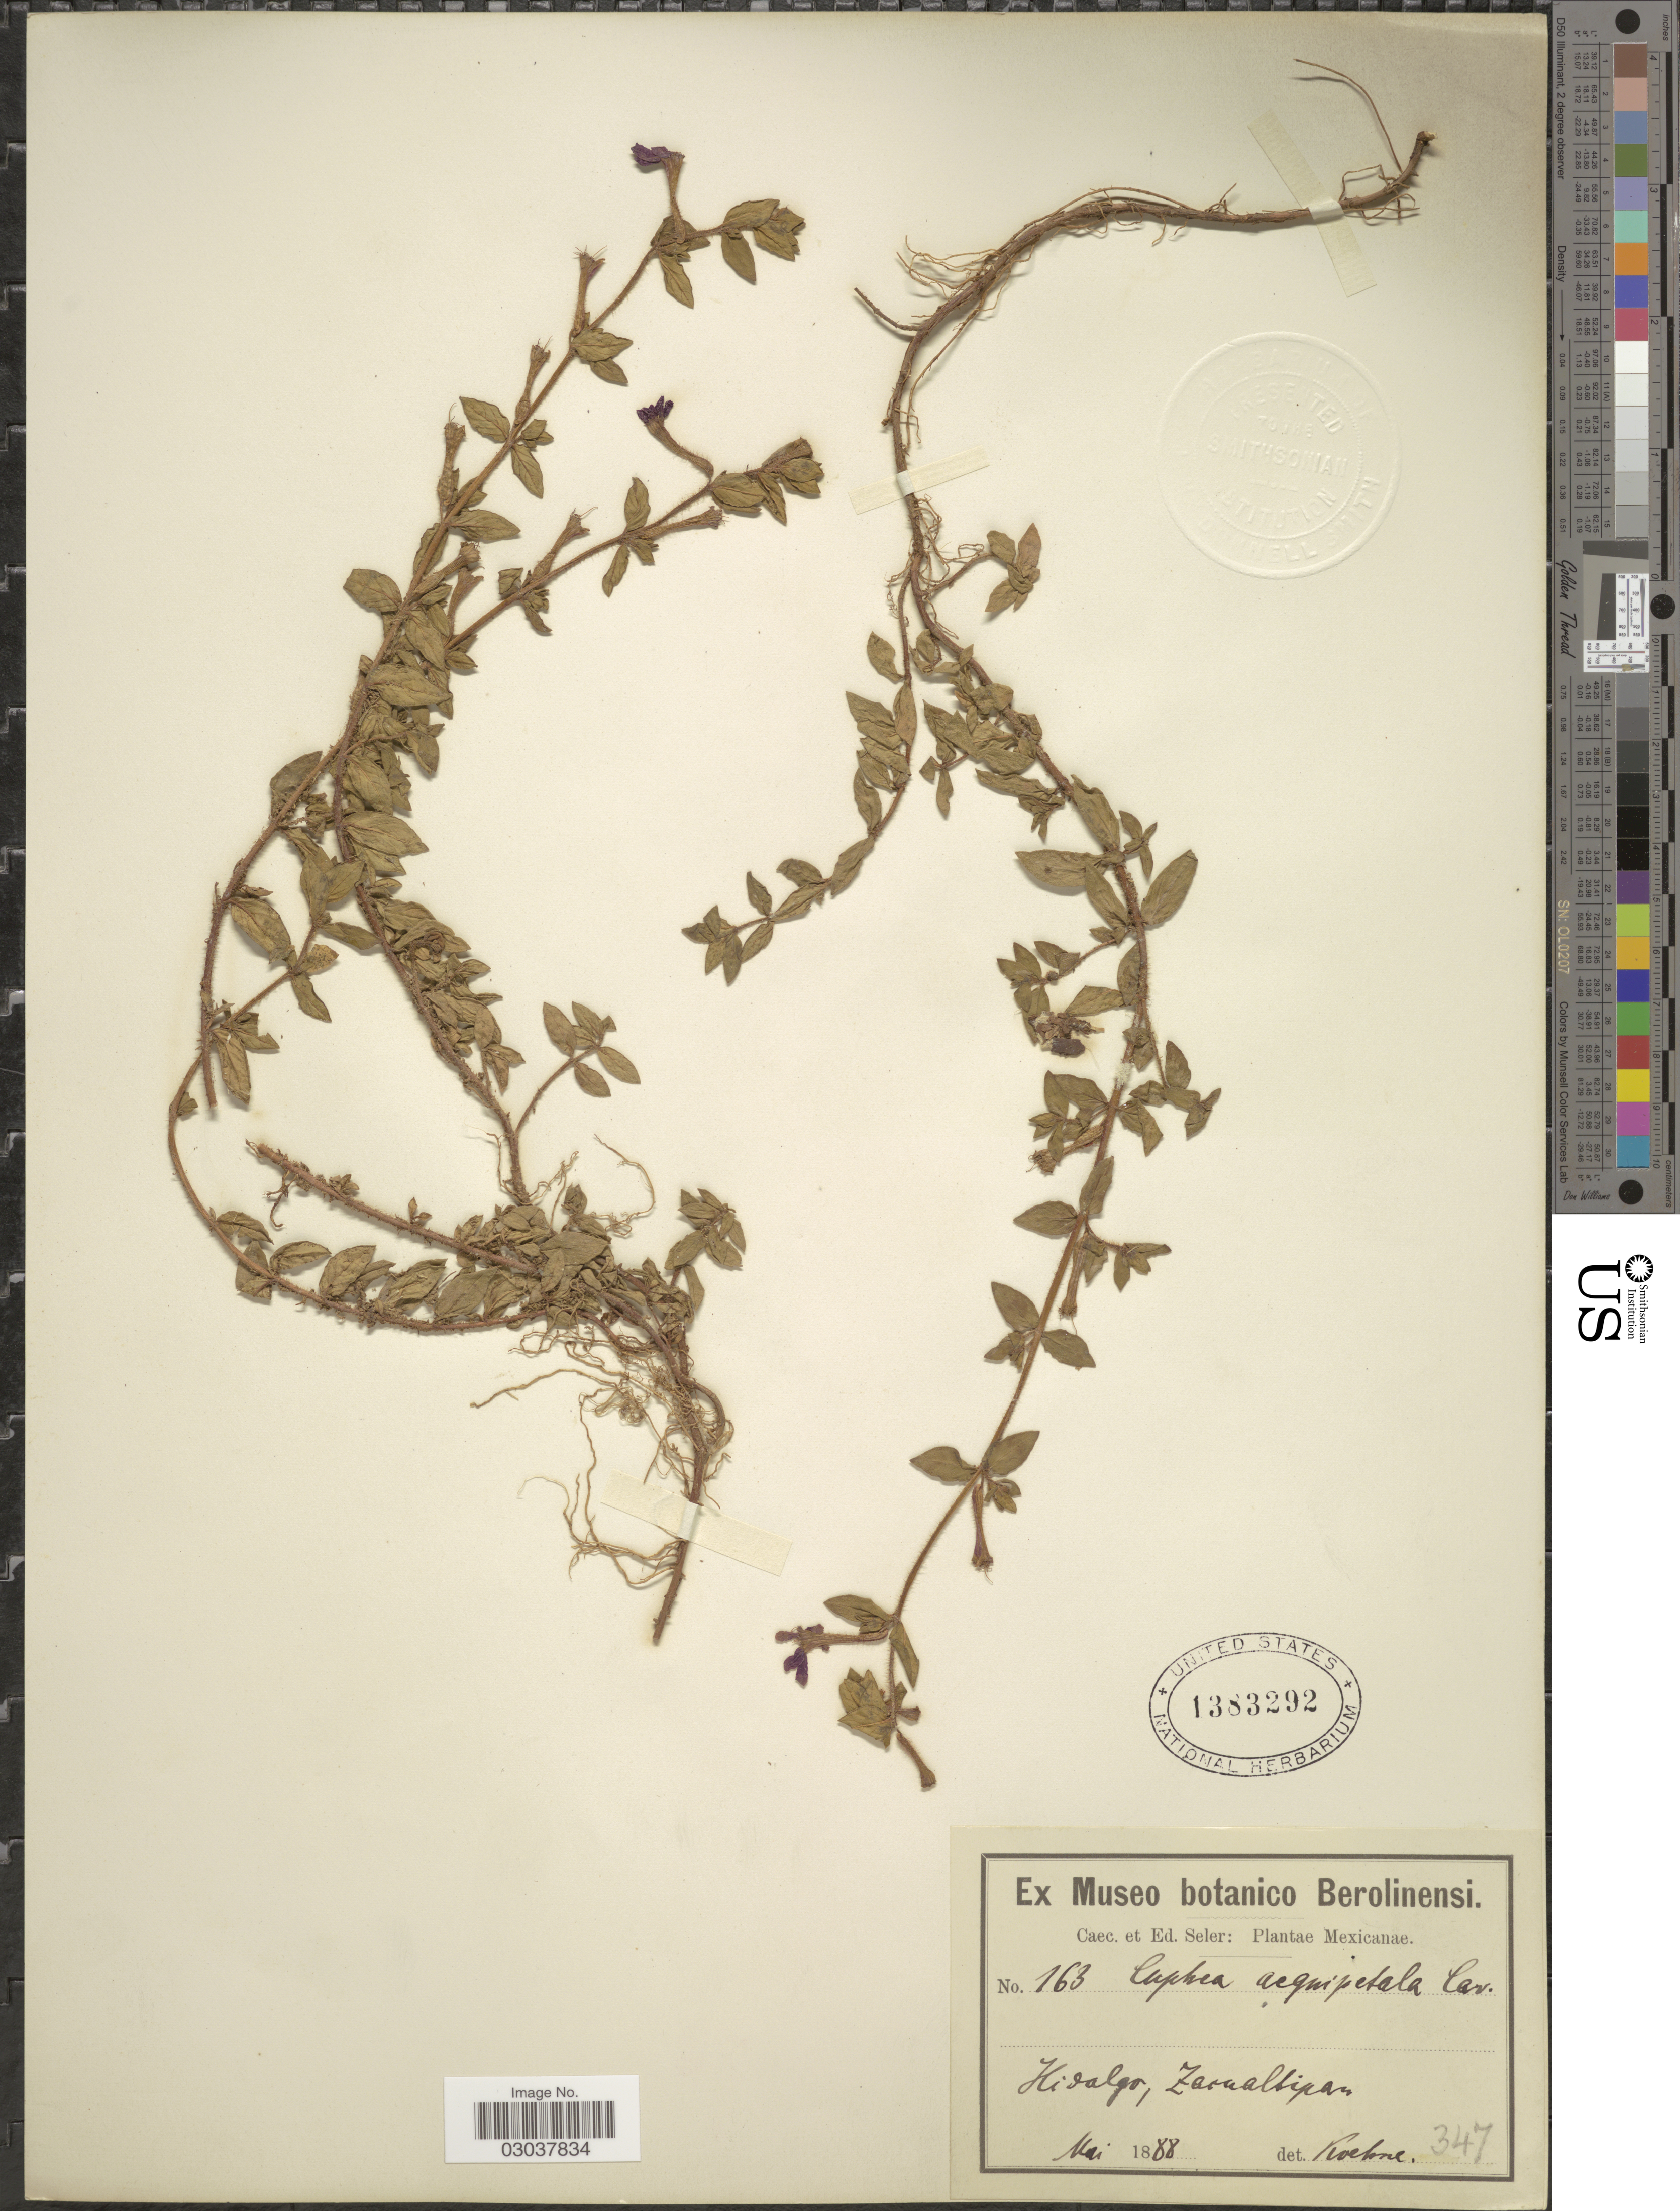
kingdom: Plantae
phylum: Tracheophyta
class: Magnoliopsida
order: Myrtales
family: Lythraceae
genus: Cuphea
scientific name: Cuphea aequipetala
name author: Cav.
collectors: ex Caec. et Ed Seler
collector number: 163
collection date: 1888-05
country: Mexico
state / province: Hidalgo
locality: Zacualtipan.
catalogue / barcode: US 1383292